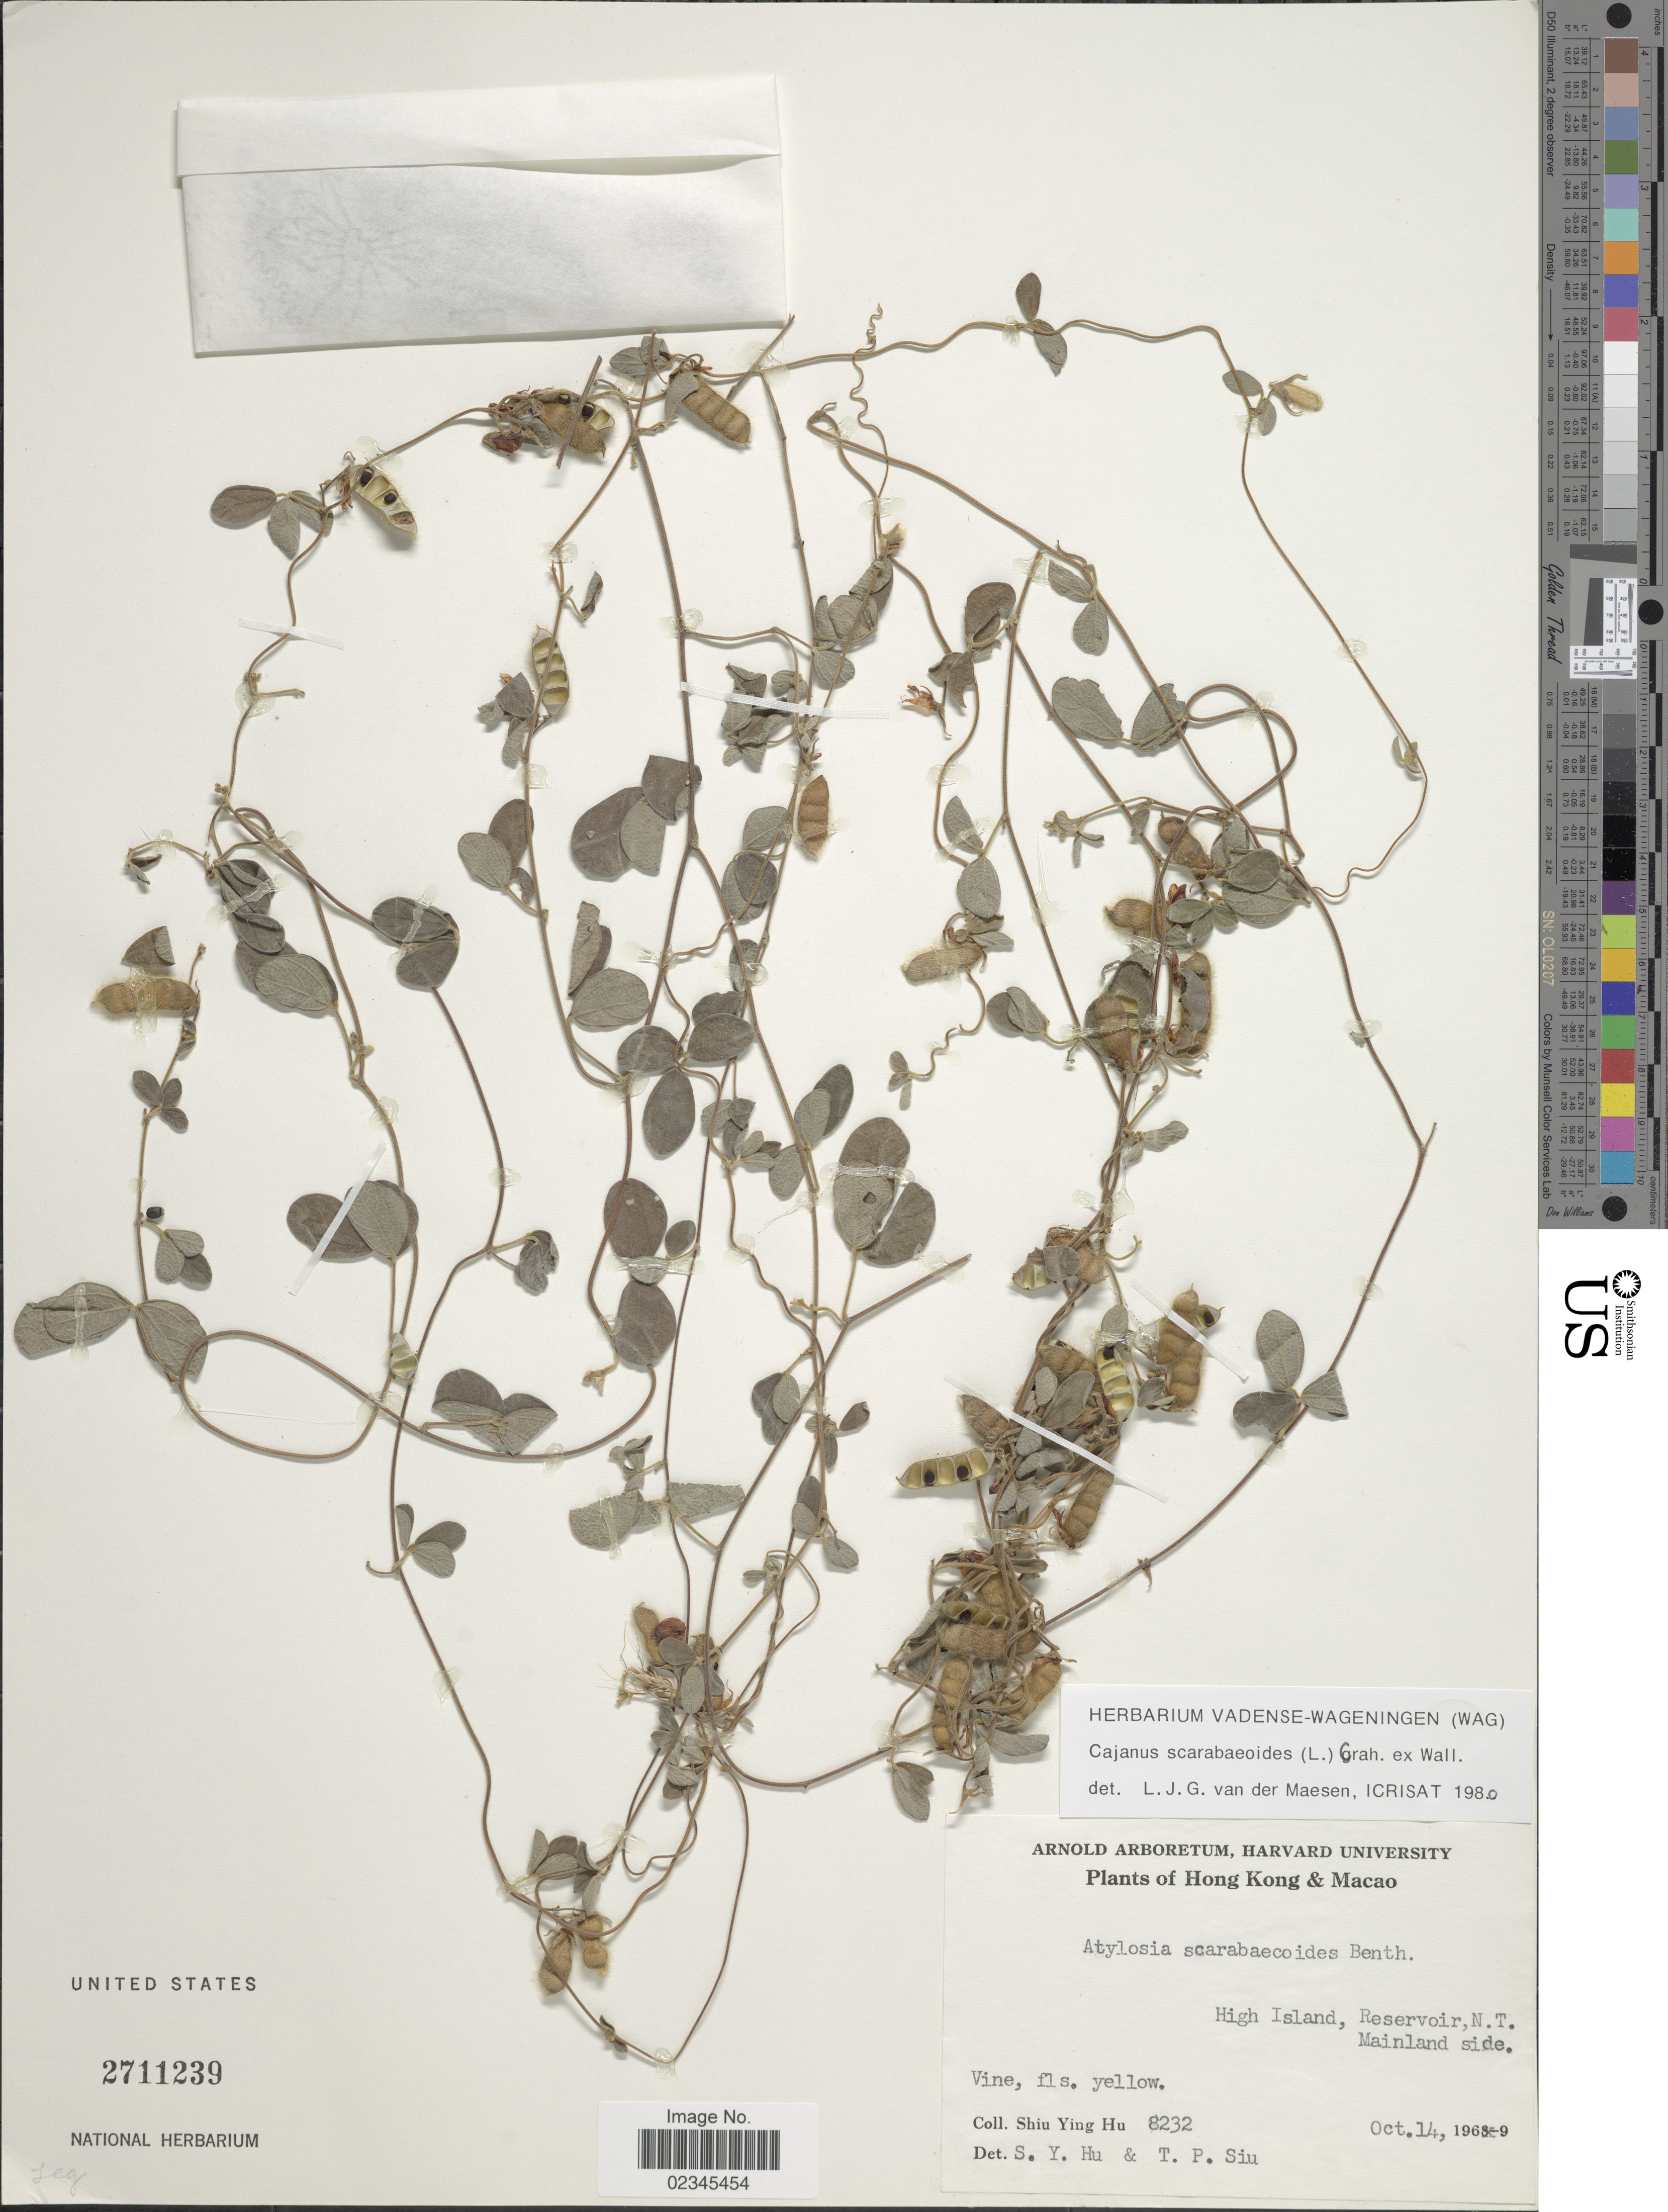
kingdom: Plantae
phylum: Tracheophyta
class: Magnoliopsida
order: Fabales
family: Fabaceae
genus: Cajanus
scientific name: Cajanus scarabaeoides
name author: (L.) Thou. ex Graham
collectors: S. Y. Hu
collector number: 8232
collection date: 1969-10-14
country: China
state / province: Hong Kong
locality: Macao. High Island, Reservoir, N.T. Mainland side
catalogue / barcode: US 2711239